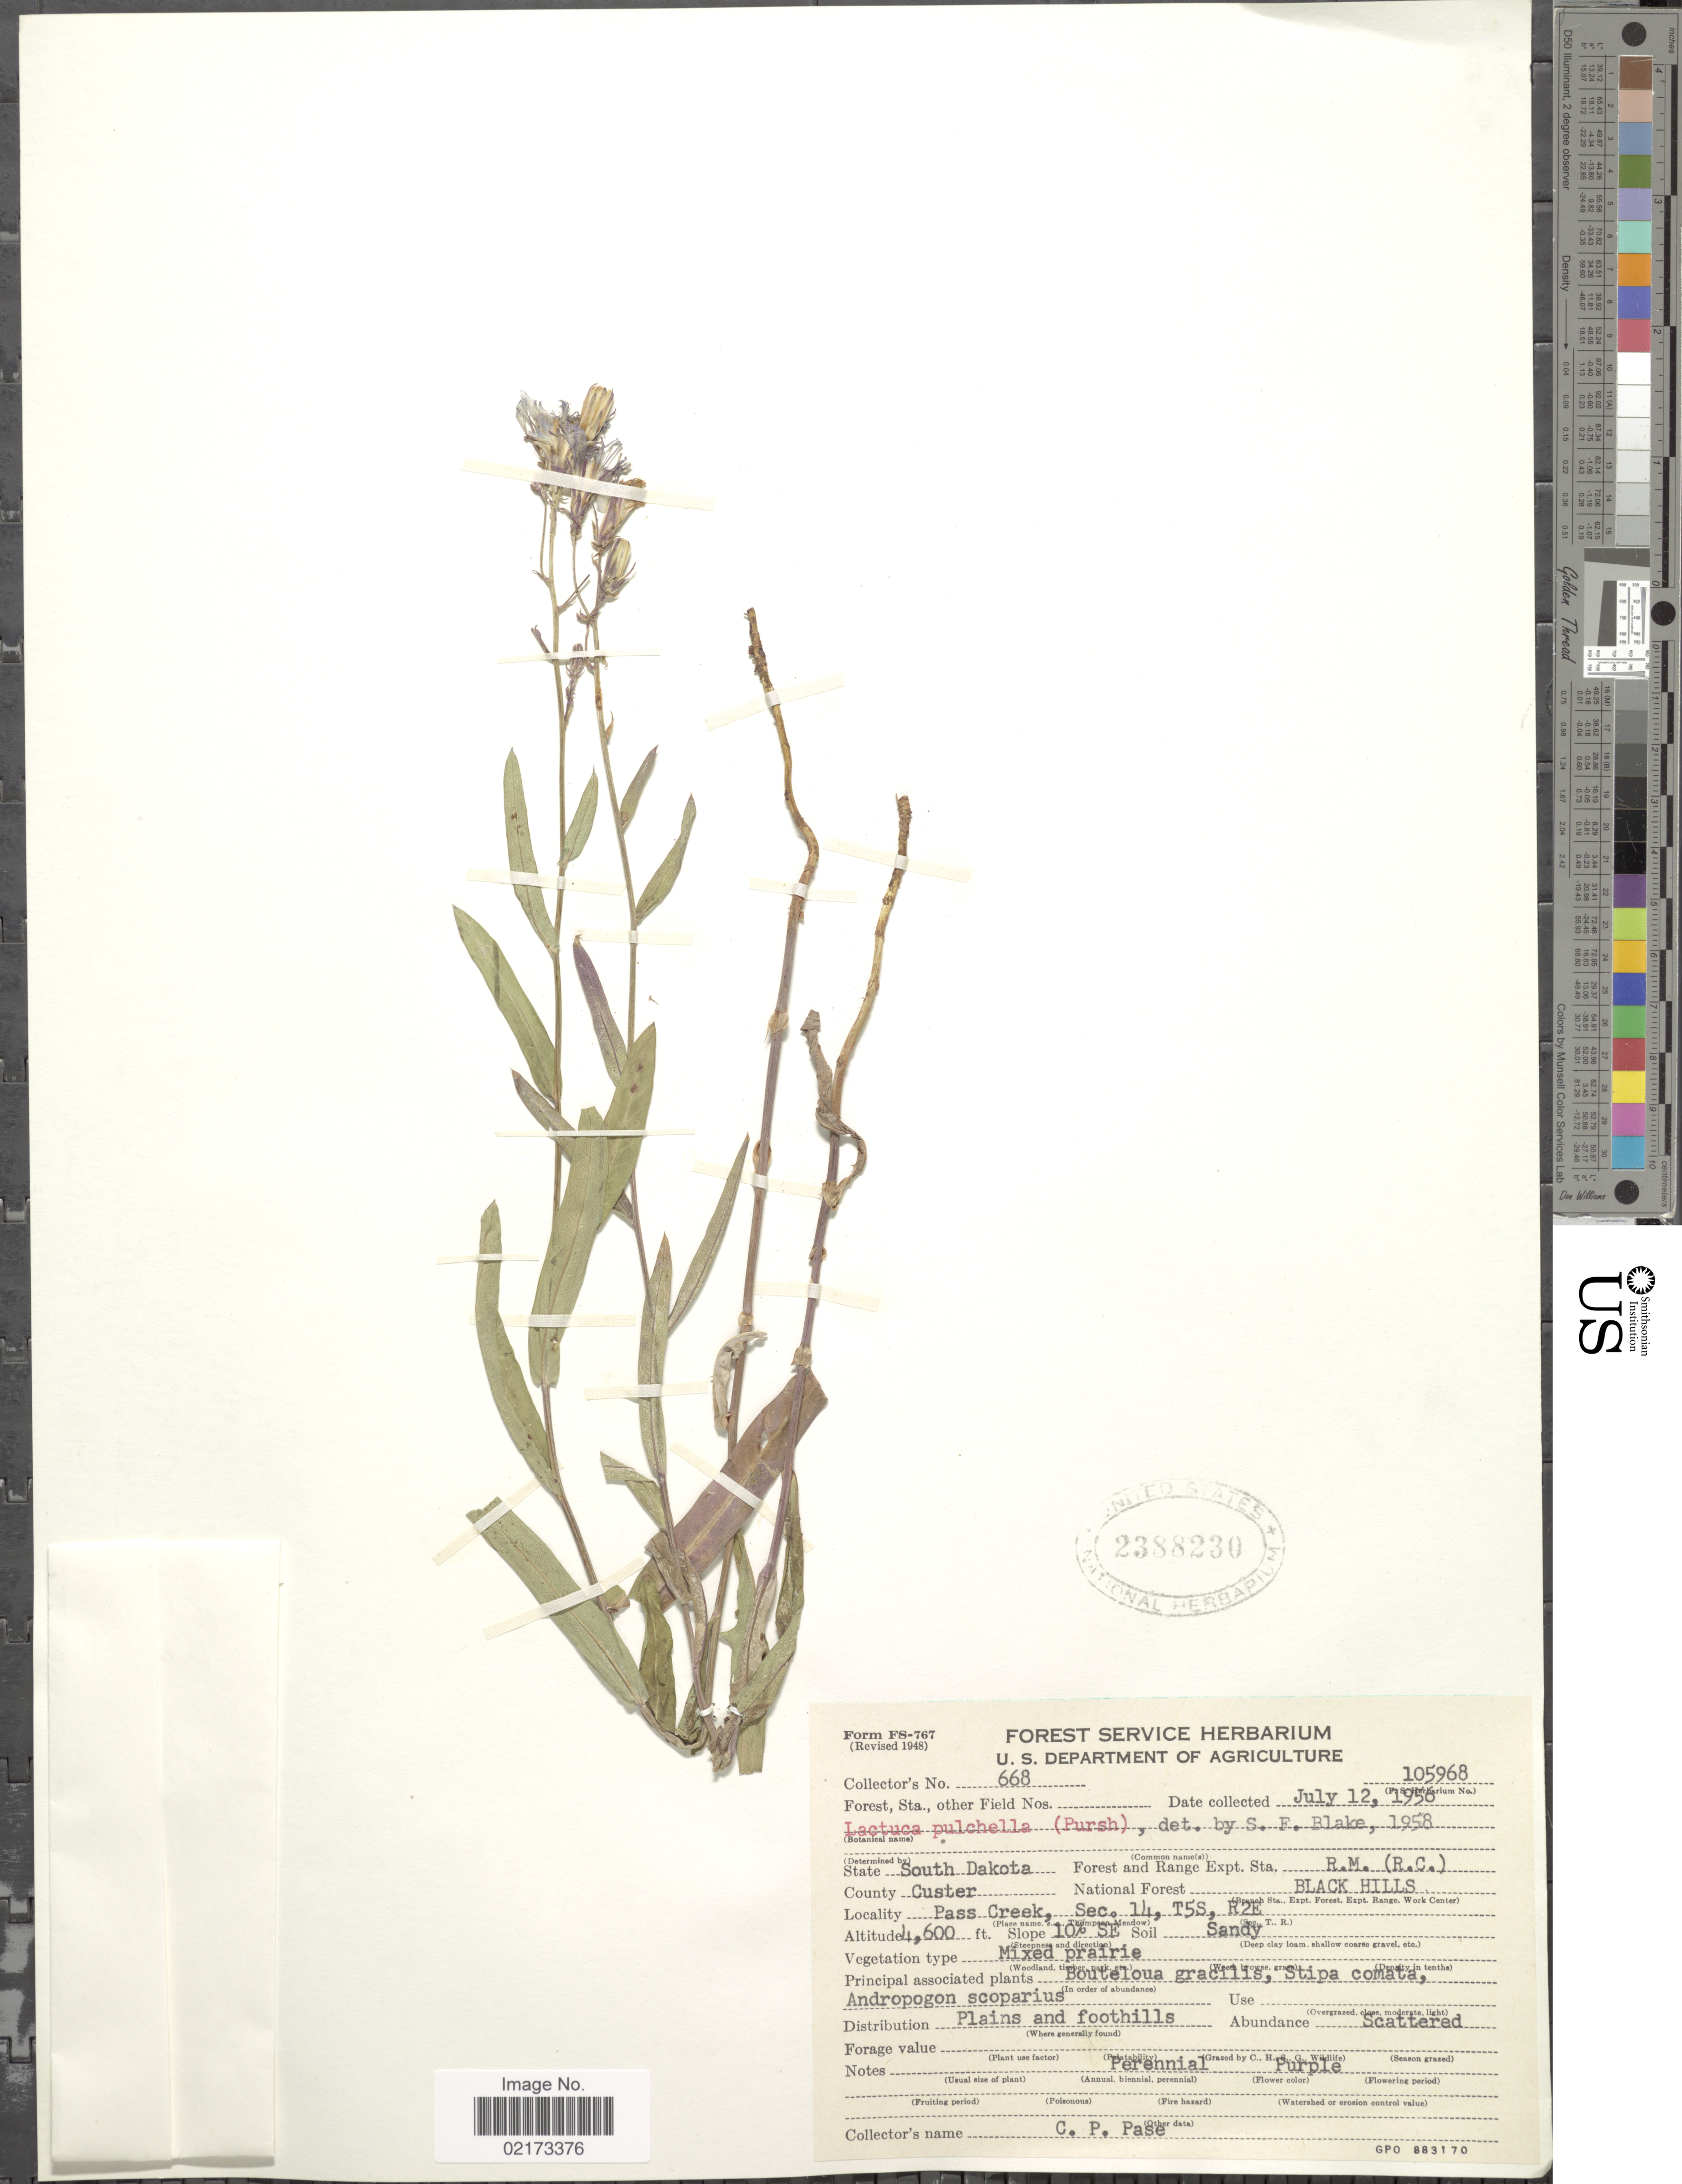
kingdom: Plantae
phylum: Tracheophyta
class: Magnoliopsida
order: Asterales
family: Asteraceae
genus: Lactuca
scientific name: Lactuca tatarica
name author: (L.) C.A. Mey.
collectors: C. P. Pase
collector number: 668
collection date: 1956-07-12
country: United States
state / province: South Dakota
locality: County Custer, Black Hills, Pass Creek, Sec. 14, T5S, R2E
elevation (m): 1402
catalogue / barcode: US 2388230